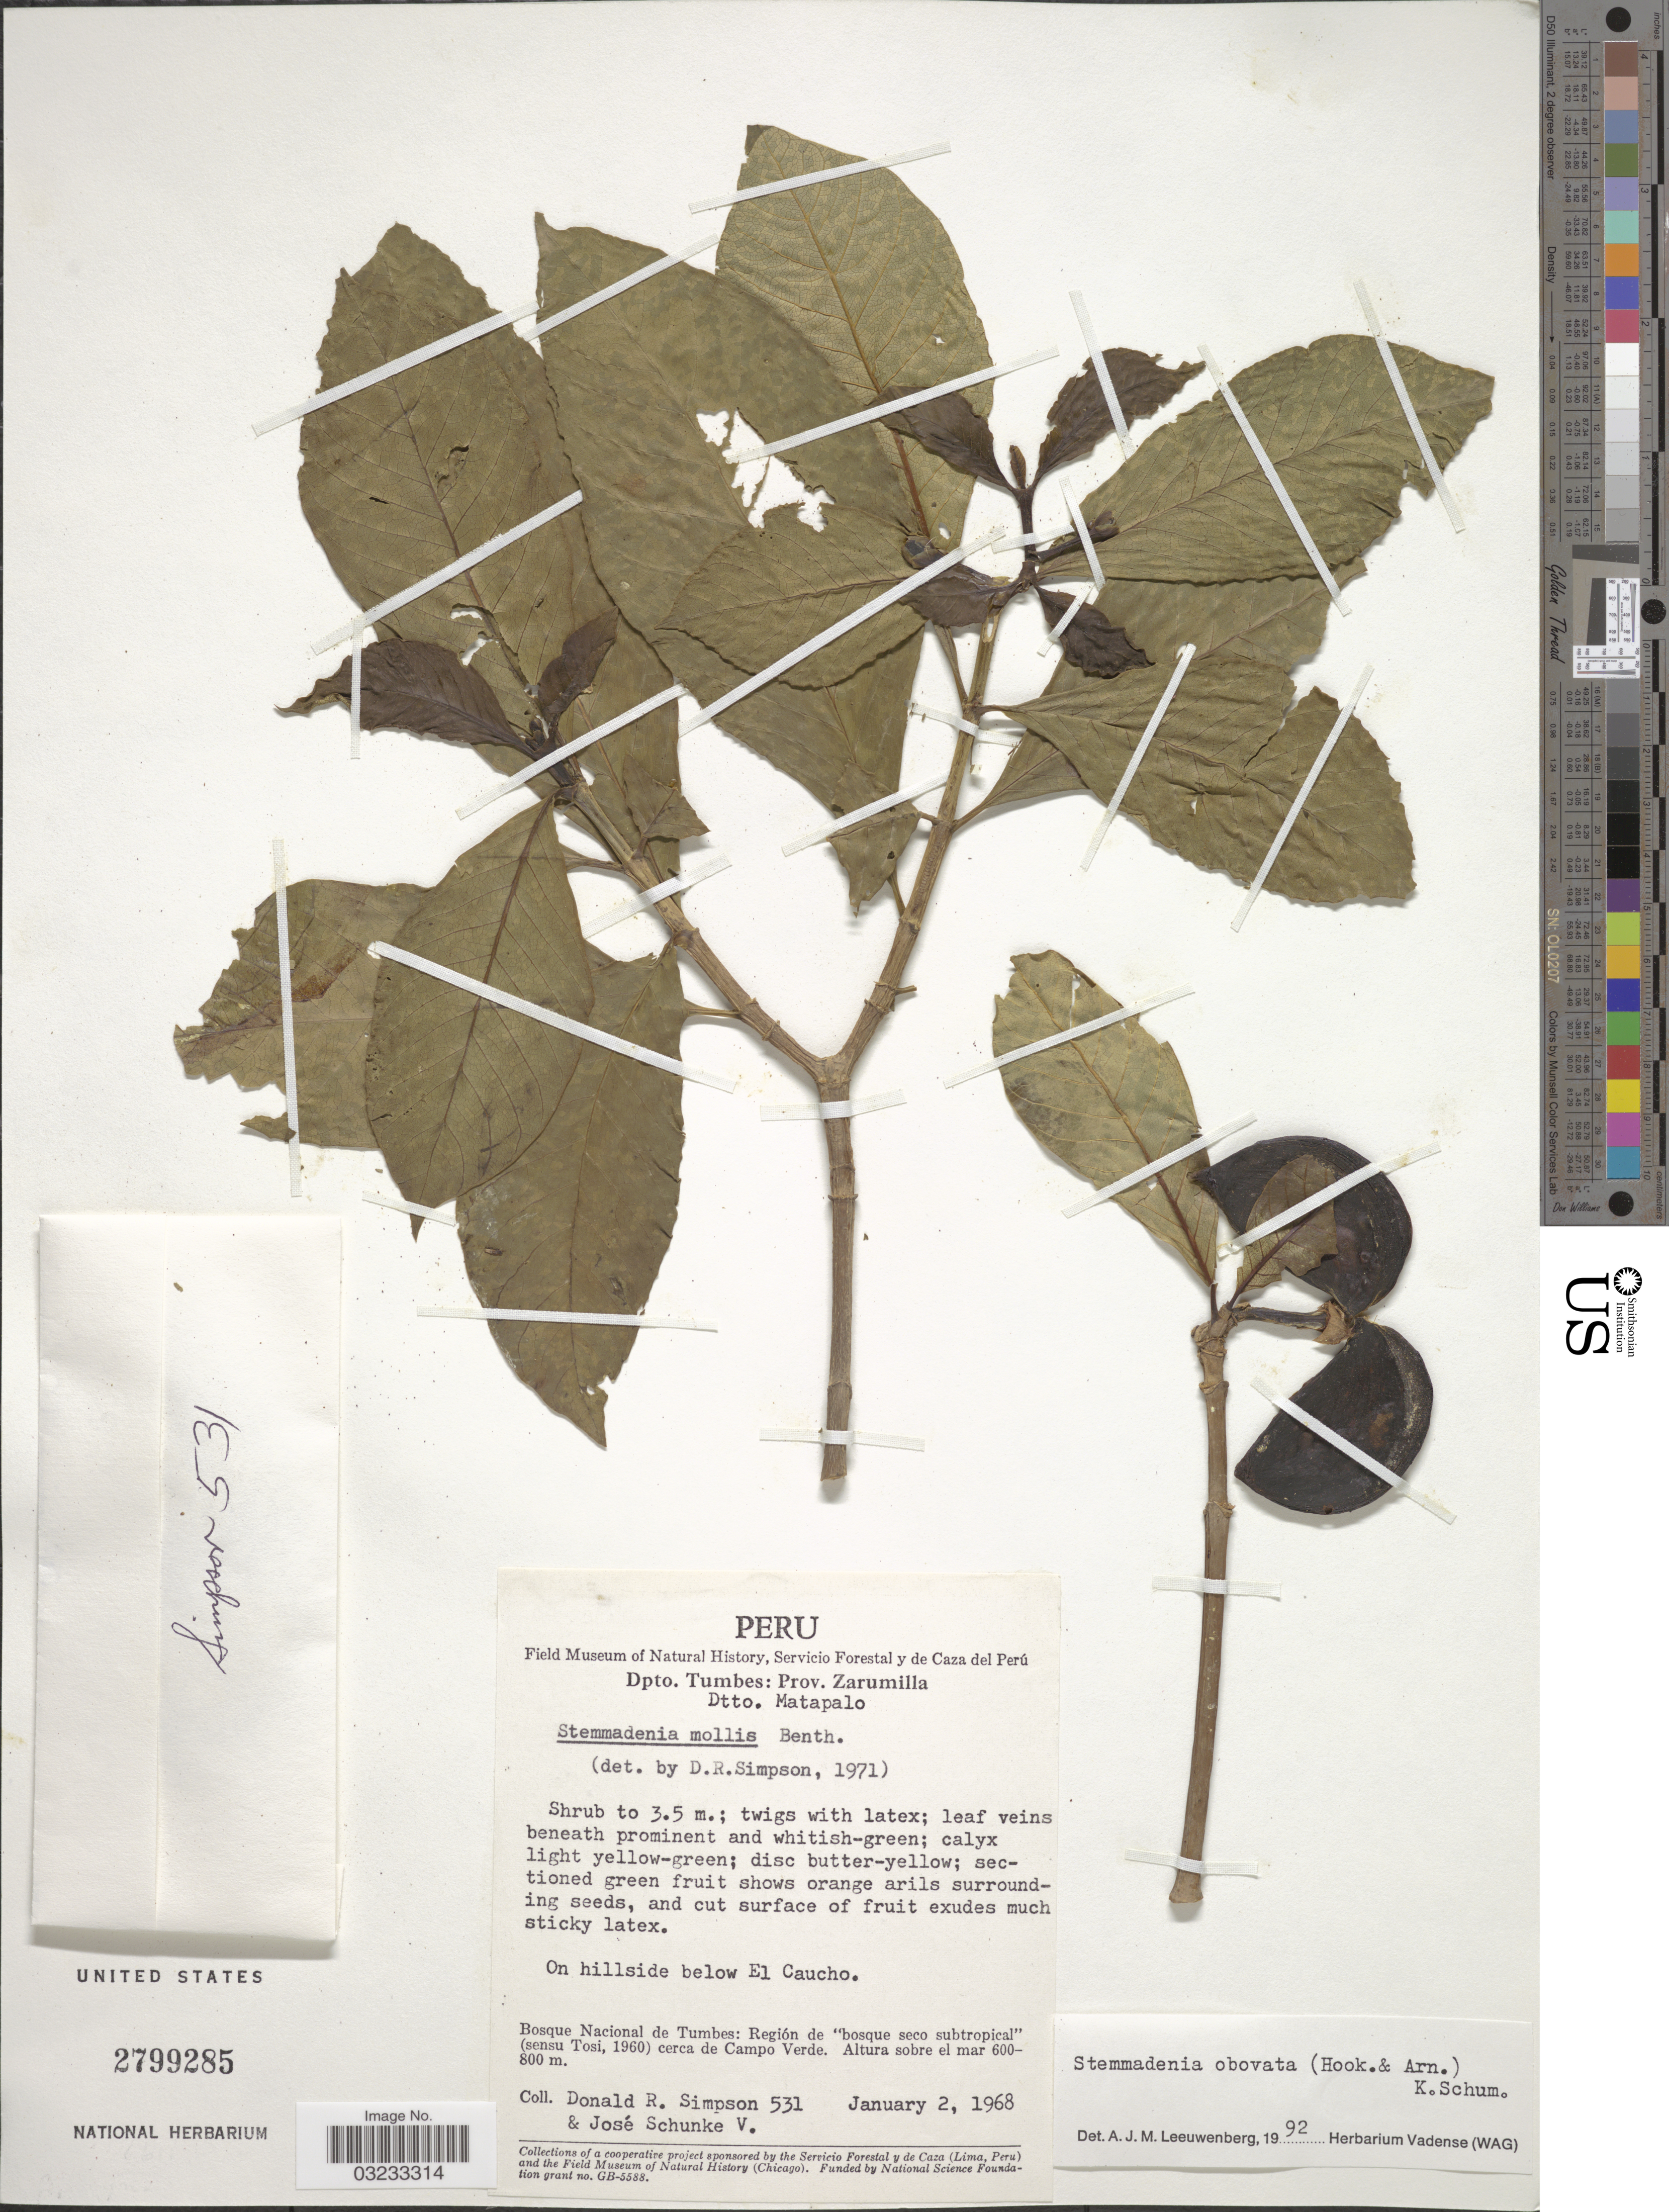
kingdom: Plantae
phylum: Tracheophyta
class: Magnoliopsida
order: Gentianales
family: Apocynaceae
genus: Stemmadenia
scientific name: Stemmadenia obovata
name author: (Hook. & Arn.) K. Schum.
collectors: D. R. Simpson & J. Schunke Vigo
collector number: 531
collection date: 1968-01-02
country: Peru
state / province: Tumbes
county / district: Zarumilla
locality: Dpto. Tumbes: Prov. Zarumilla, Dtto. Matapolo, On hillside below El Caucho. Bosque Nacional de Tumbes: Región de "bosque seco subtropical" (sensu Tosi, 1960) cerca de Campo Verde.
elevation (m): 600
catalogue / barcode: US 2799285